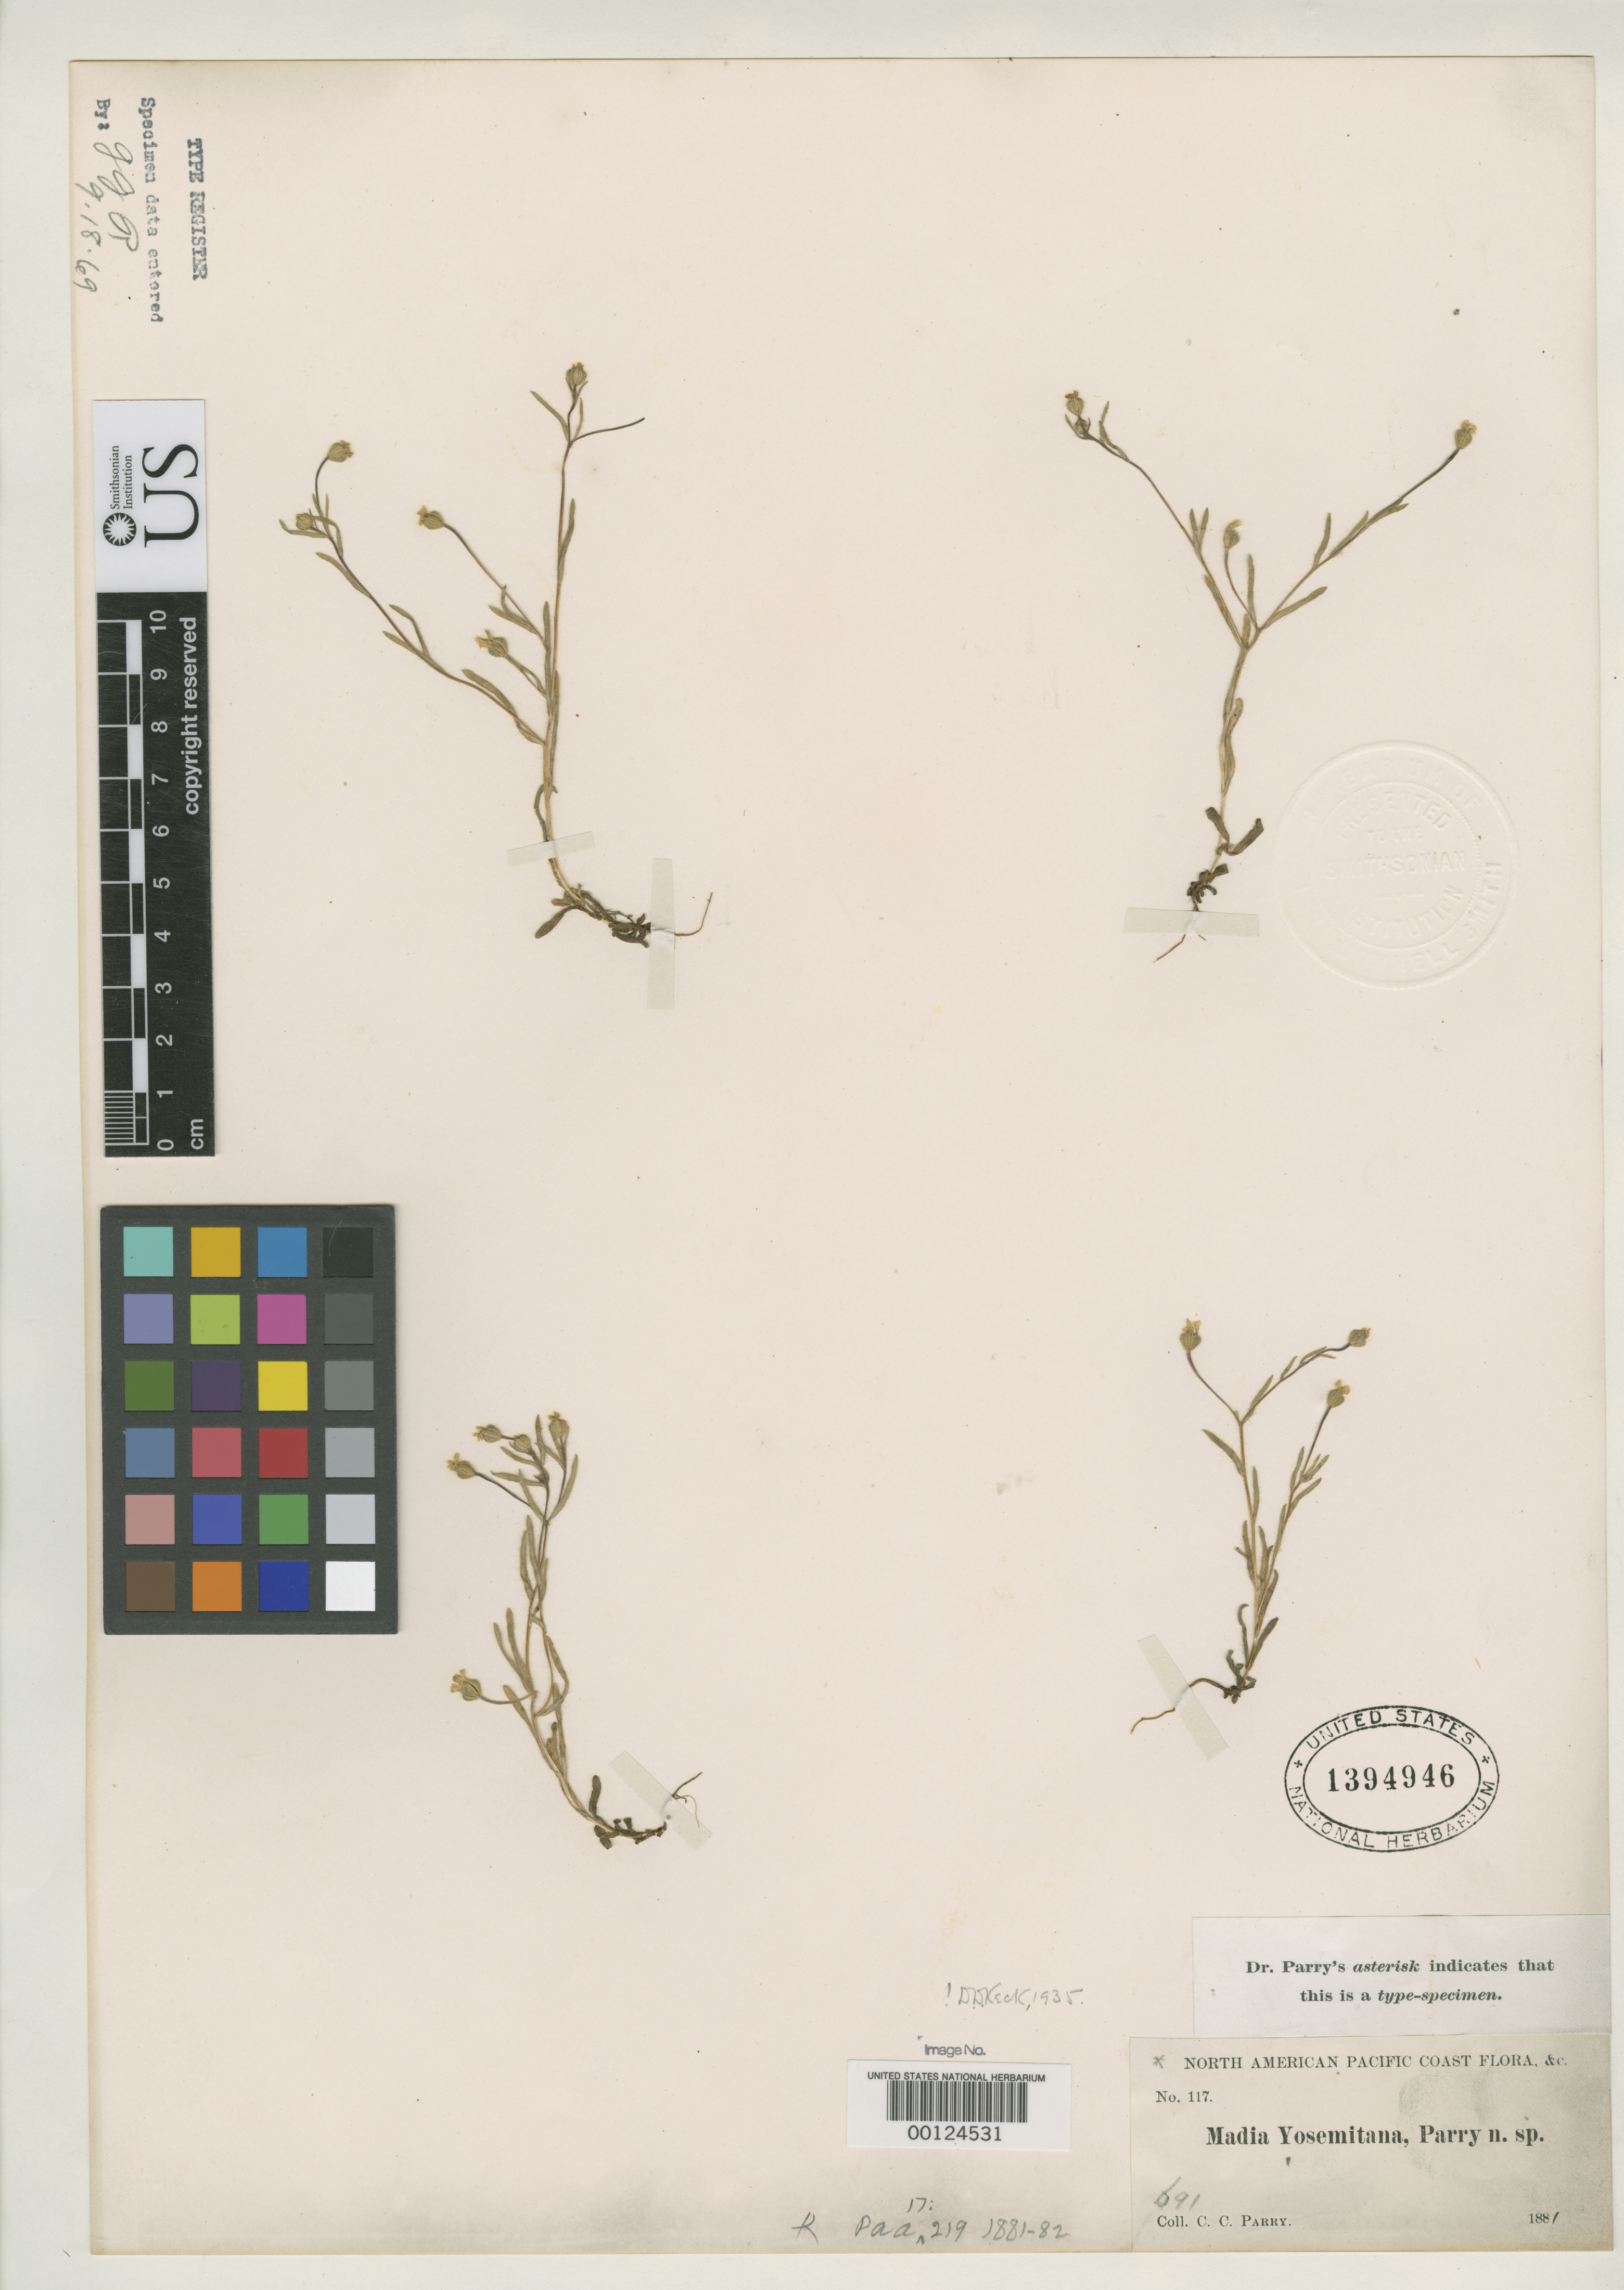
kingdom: Plantae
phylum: Tracheophyta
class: Magnoliopsida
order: Asterales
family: Asteraceae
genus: Madia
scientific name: Madia yosemitana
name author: Parry ex A. Gray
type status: Isotype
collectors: C. C. Parry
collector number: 117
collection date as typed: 1881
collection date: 1881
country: United States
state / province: California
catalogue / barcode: US 1394946